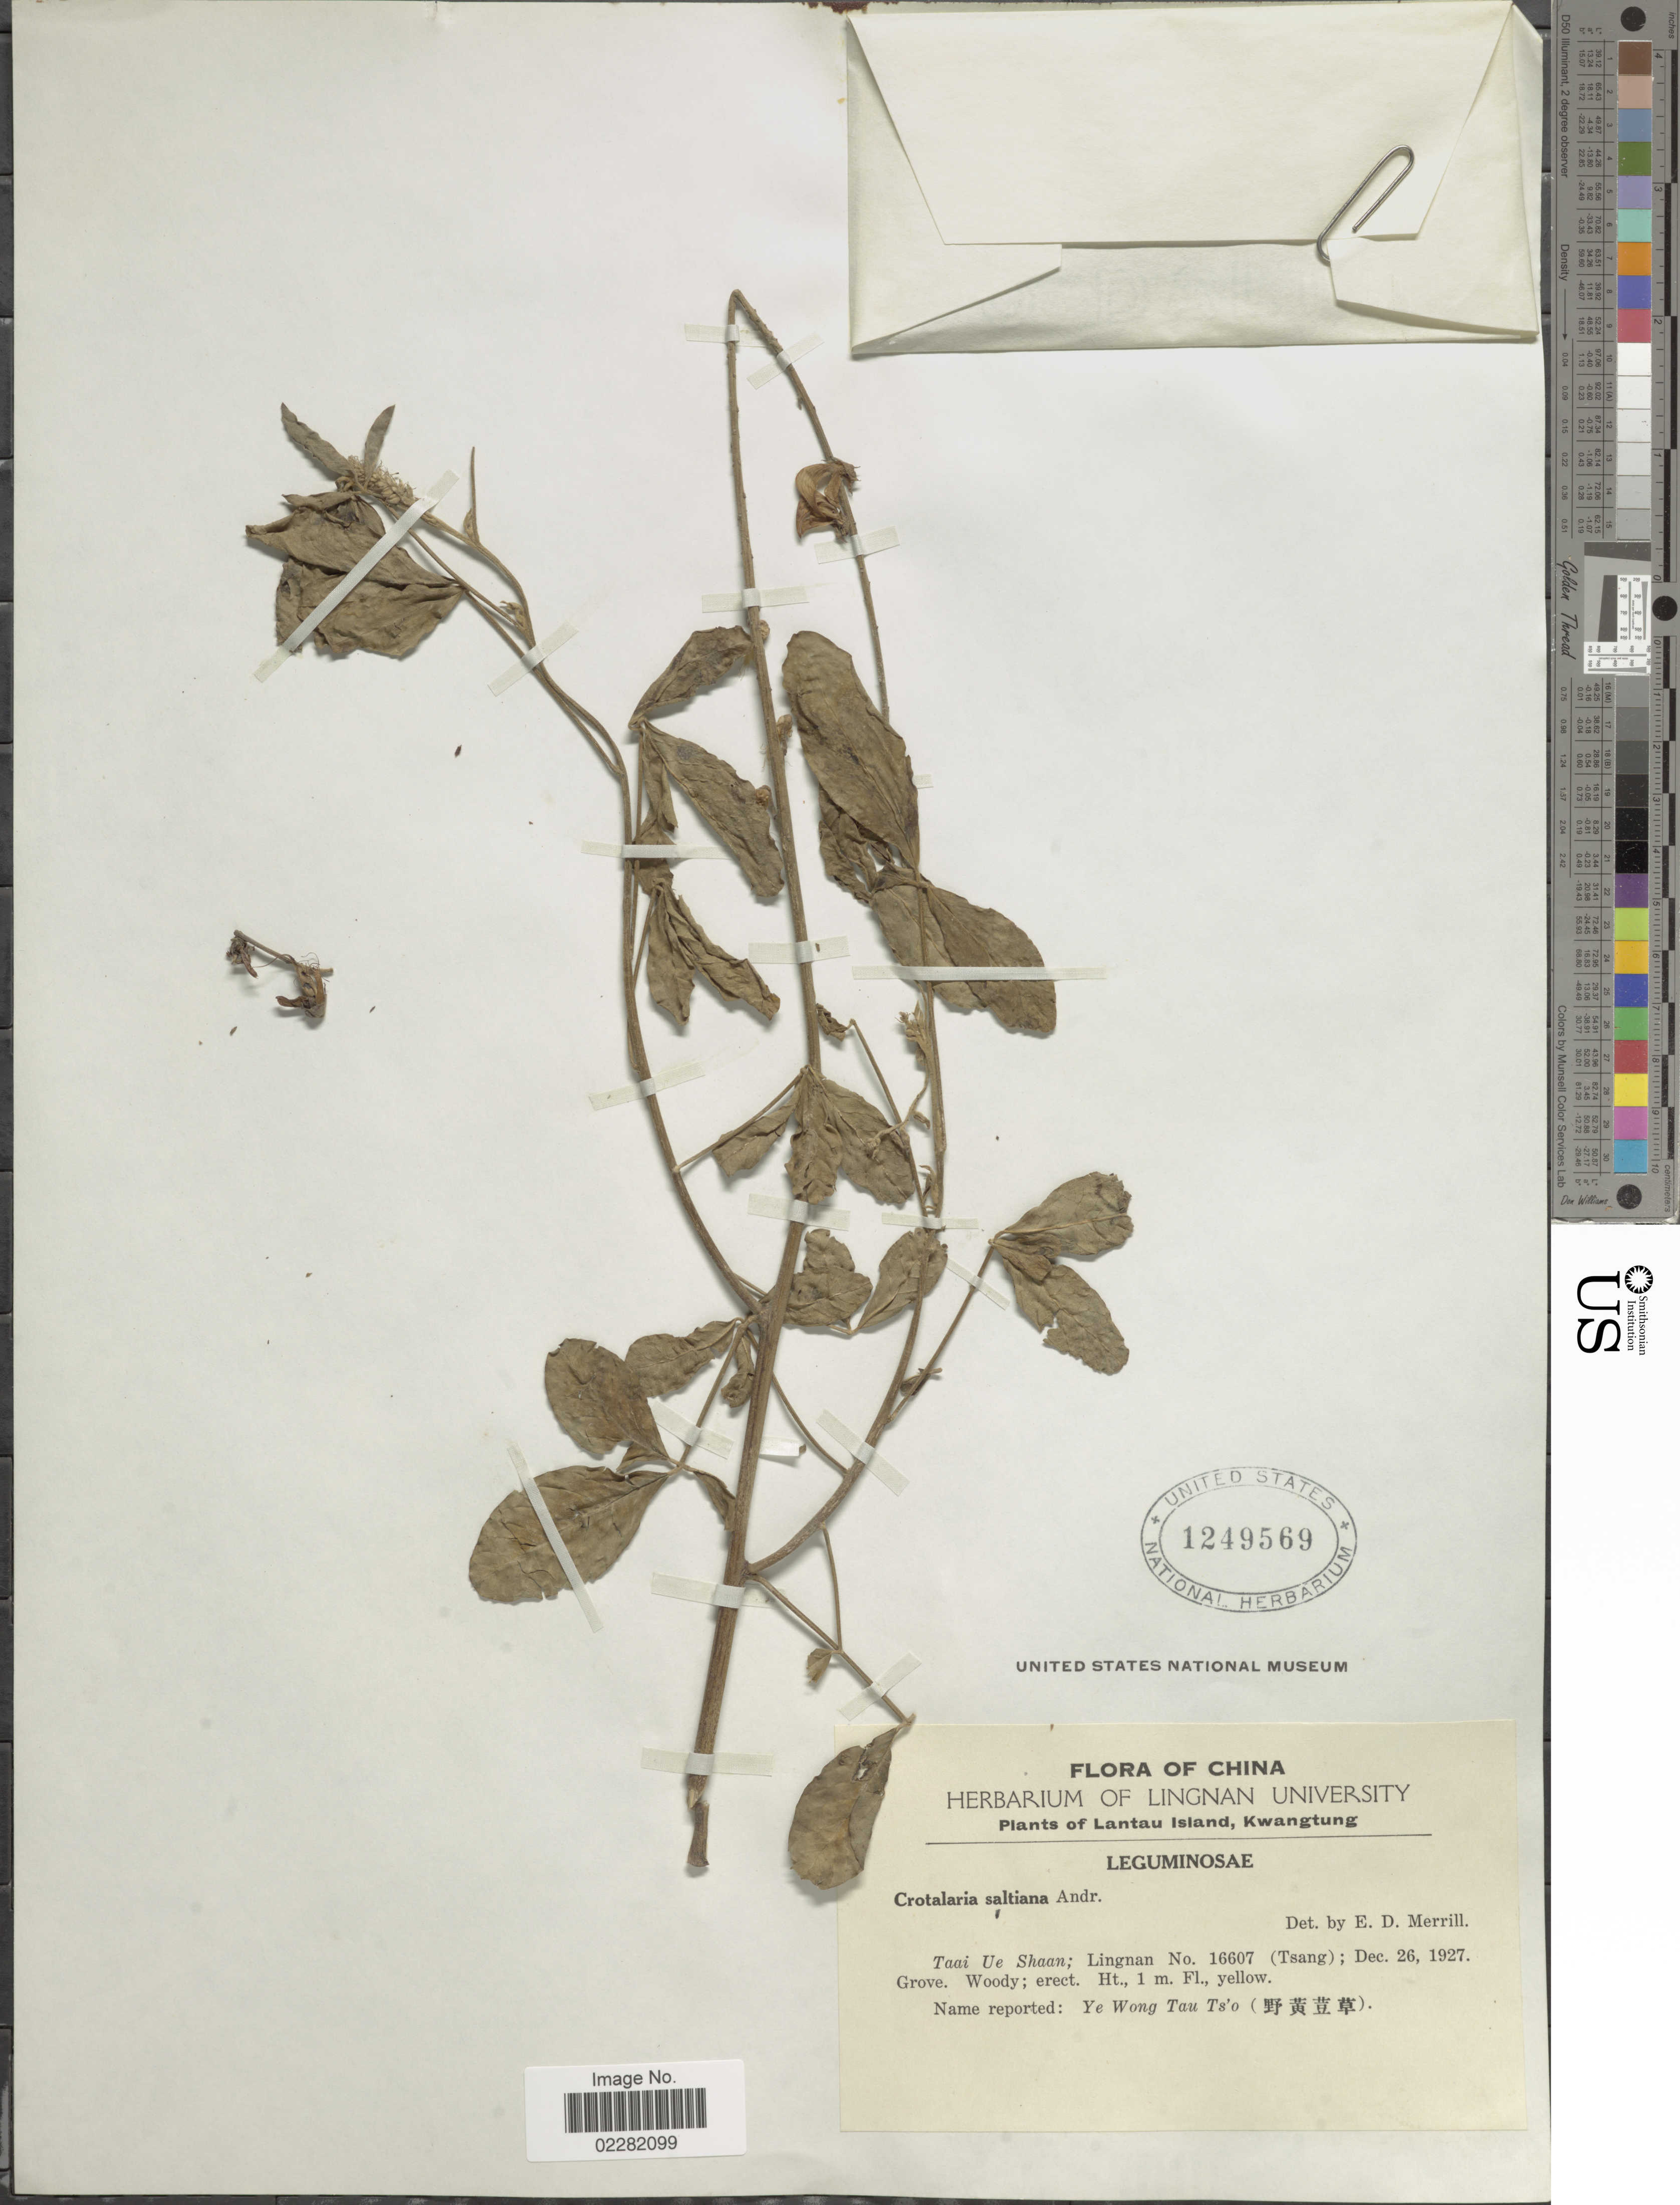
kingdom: Plantae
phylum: Tracheophyta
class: Magnoliopsida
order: Fabales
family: Fabaceae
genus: Crotalaria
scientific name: Crotalaria pallida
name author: Aiton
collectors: Lingnan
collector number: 16607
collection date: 1927-12-26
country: China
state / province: Guangdong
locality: Lantau Island, Kwangtung, Taai Ue Shaan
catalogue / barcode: US 1249569